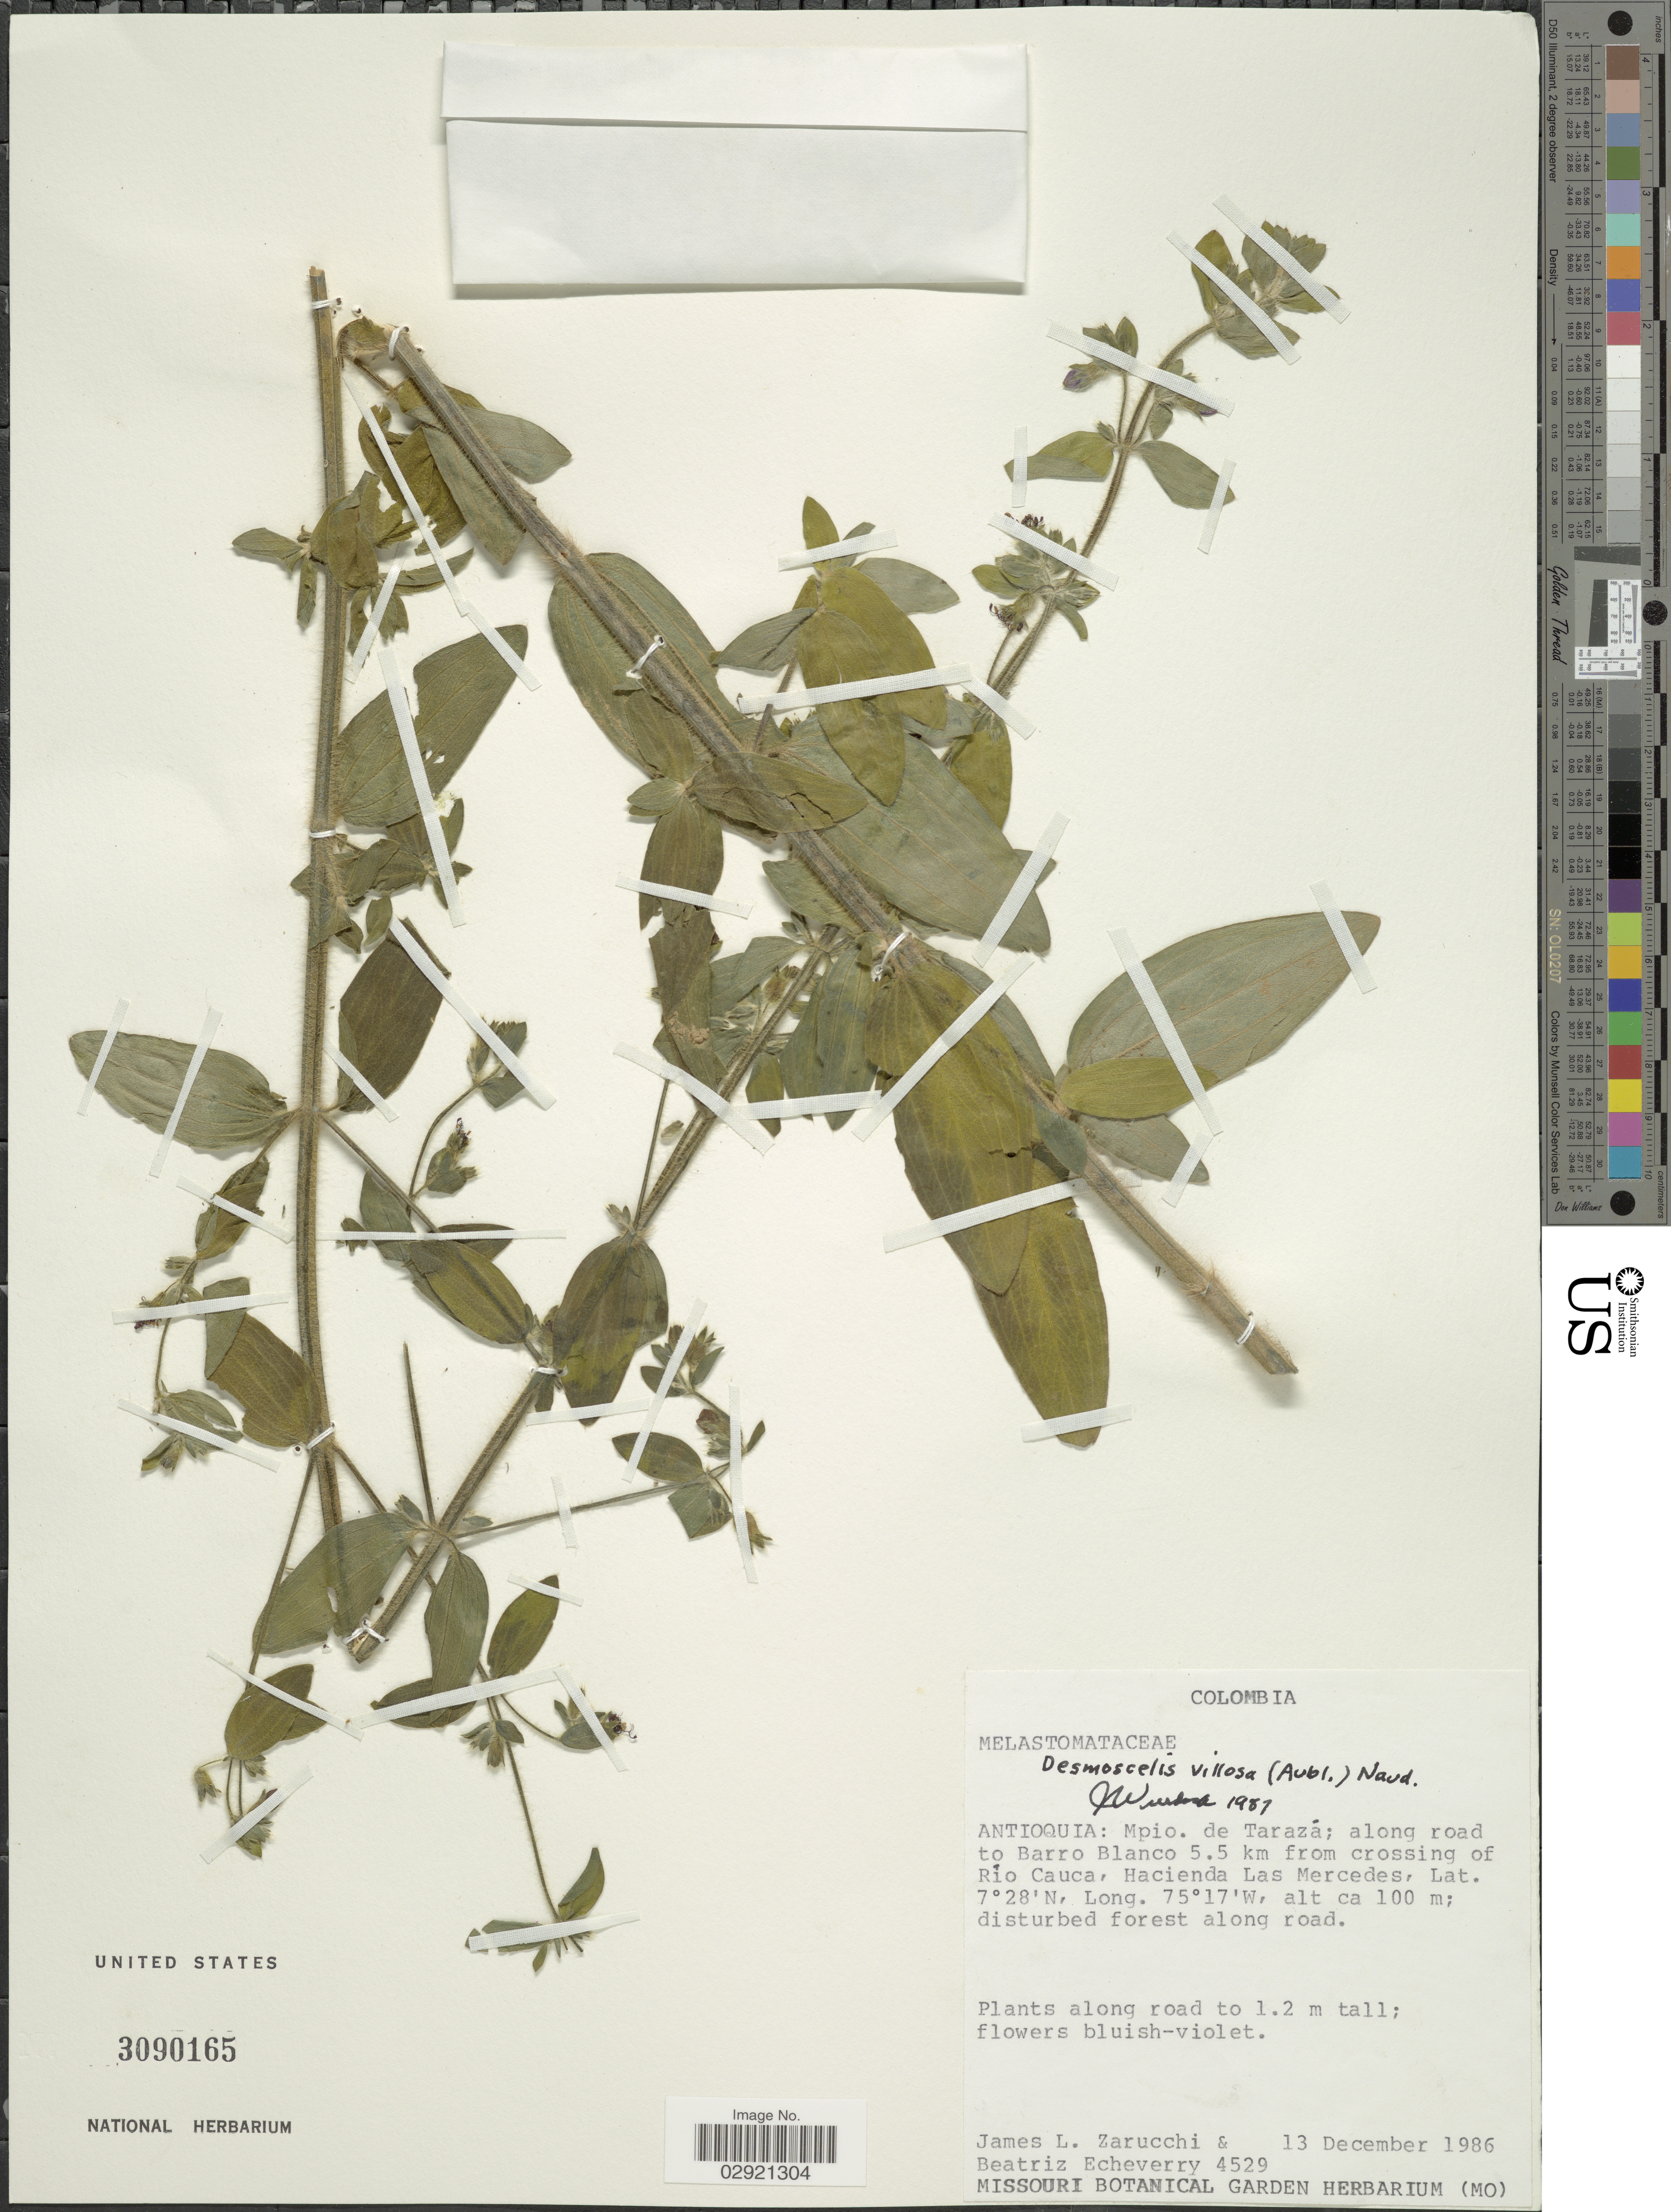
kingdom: Plantae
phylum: Tracheophyta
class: Magnoliopsida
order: Myrtales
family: Melastomataceae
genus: Desmoscelis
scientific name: Desmoscelis villosa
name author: (Aubl.) Naudin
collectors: J. L. Zarucchi & B. Echeverry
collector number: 4529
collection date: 1986-12-13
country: Colombia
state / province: Antioquia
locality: Mpio. de Tarazá; along road to Barra Blanco 5.5 km from crossing of Río Cauca, Hacienda Las Mercedes.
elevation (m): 100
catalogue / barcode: US 3090165